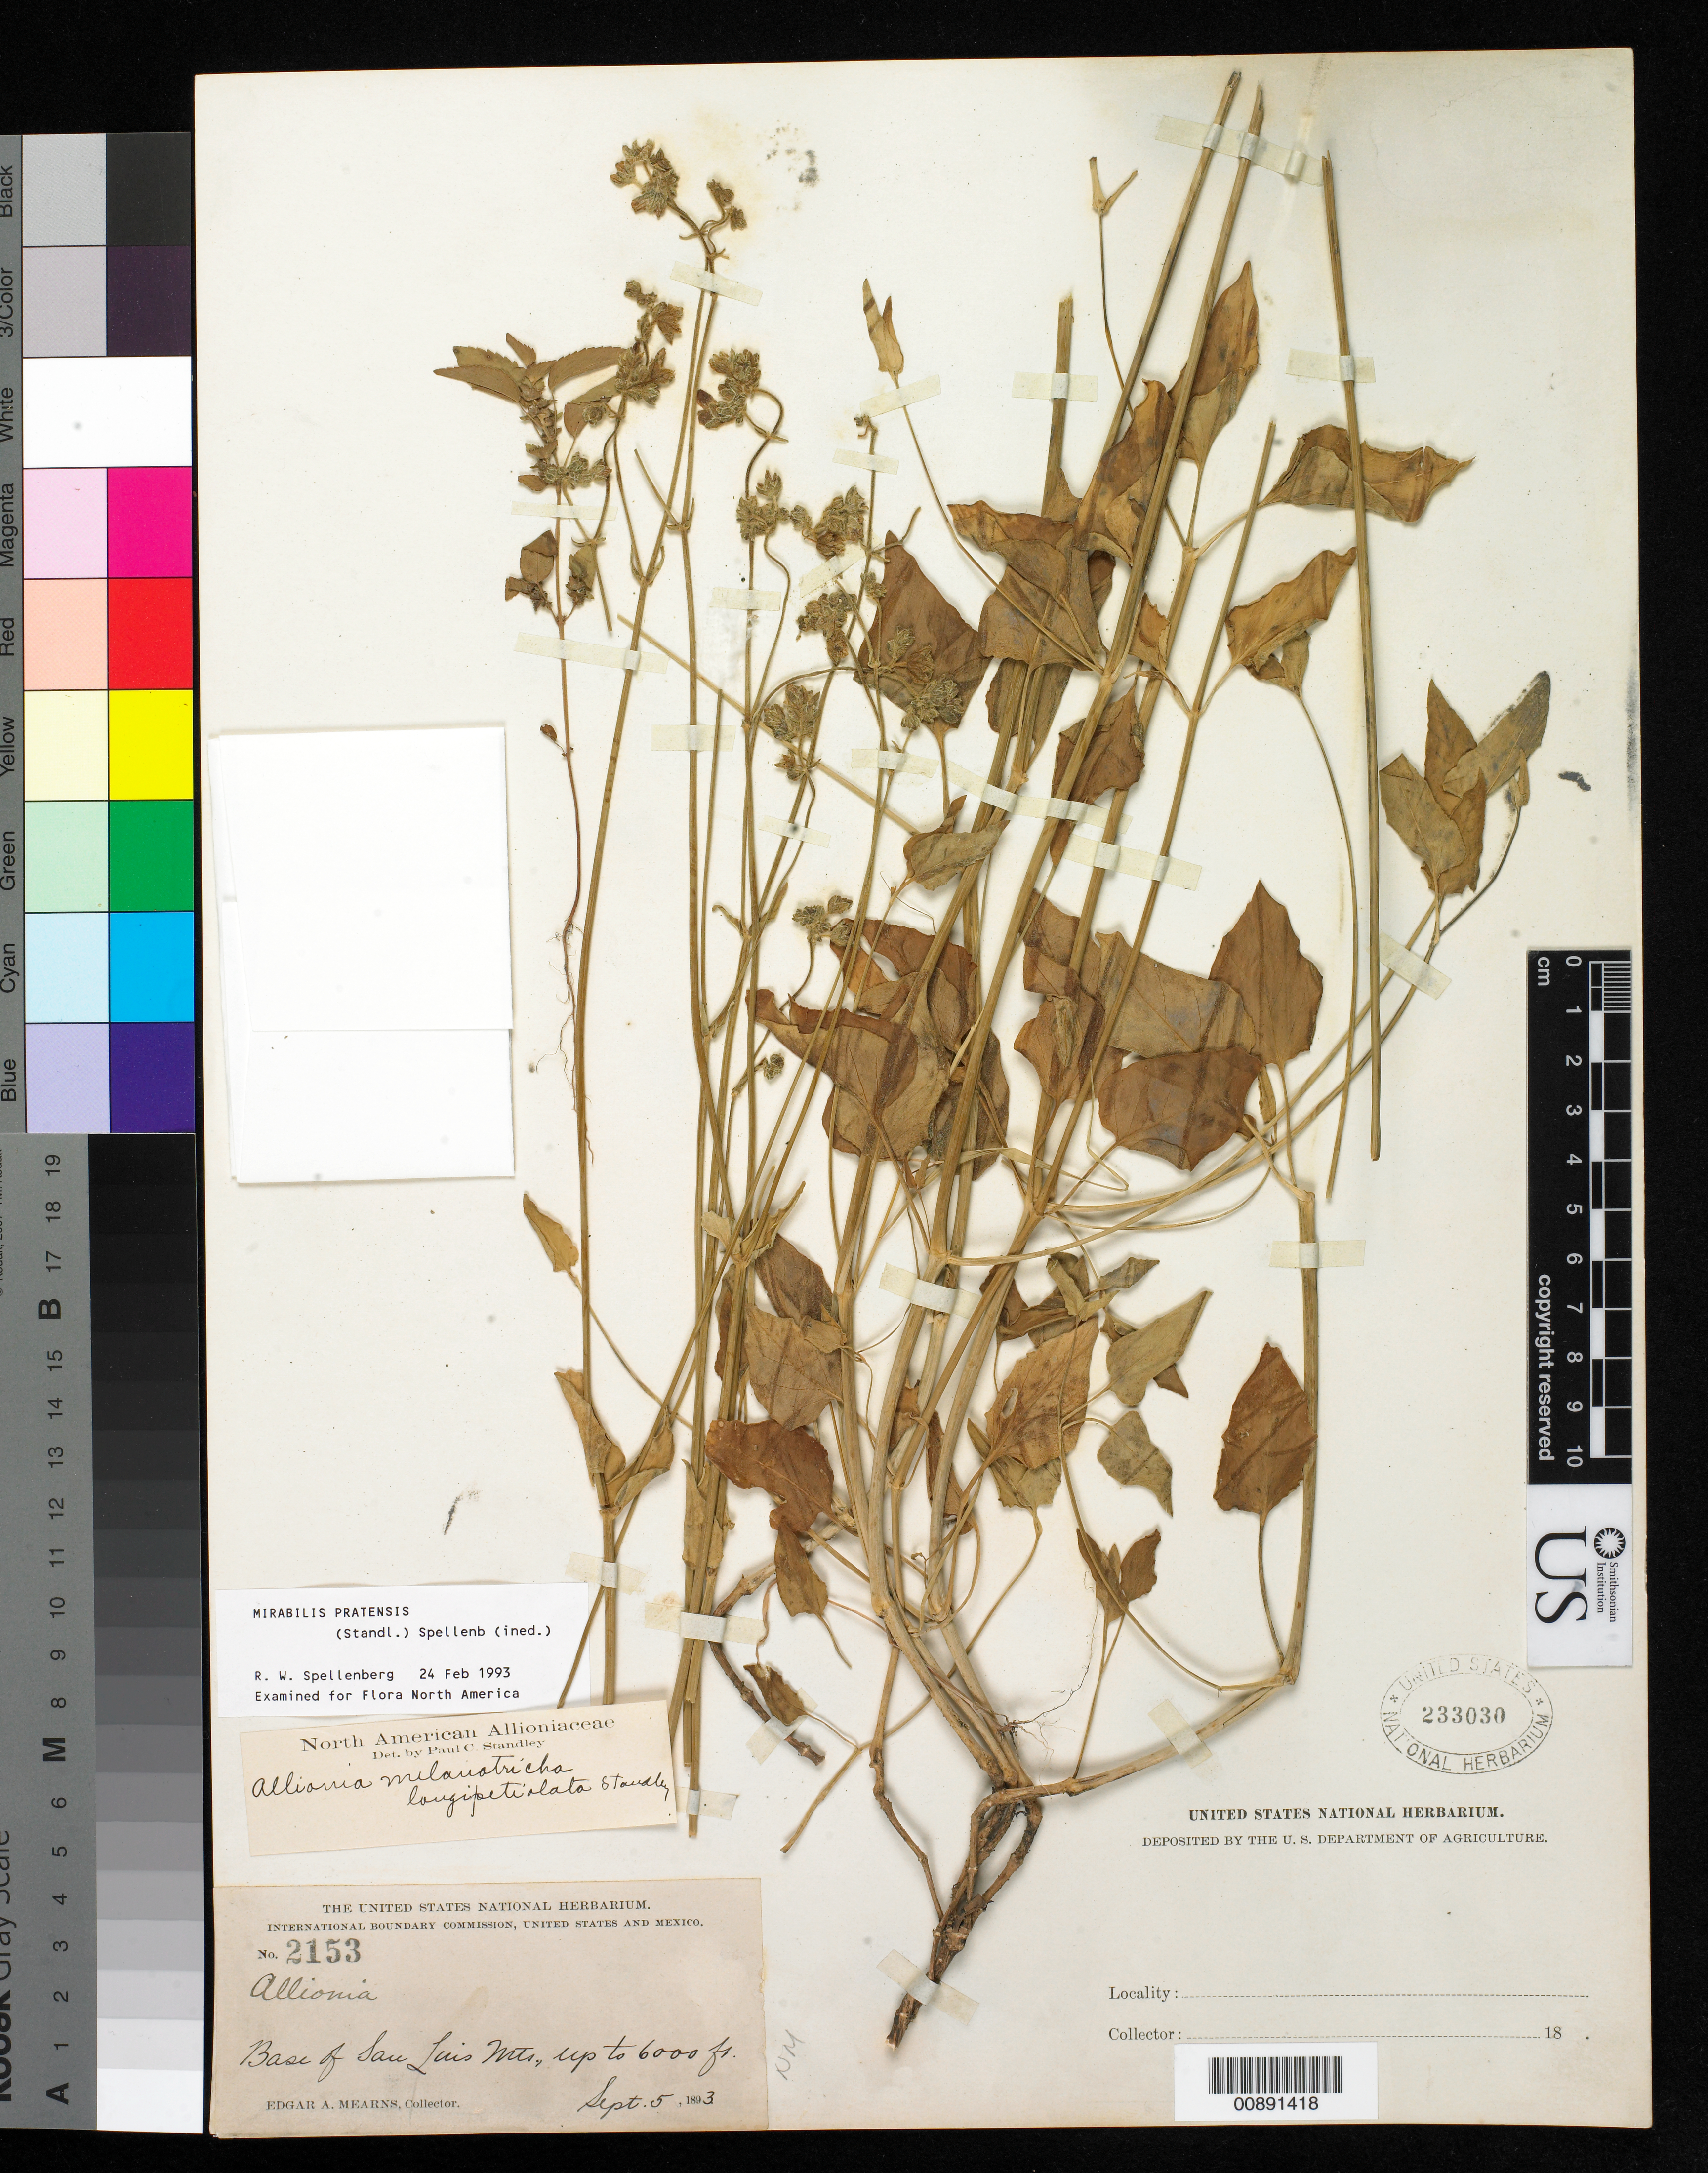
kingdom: Plantae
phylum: Tracheophyta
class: Magnoliopsida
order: Caryophyllales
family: Nyctaginaceae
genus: Mirabilis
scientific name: Mirabilis pratensis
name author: (Standl.) Spellenb.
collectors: E. A. Mearns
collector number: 2153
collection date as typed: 05 Sep 1893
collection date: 1893-09-05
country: United States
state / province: New Mexico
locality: Base of San Luis Mts.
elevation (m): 1829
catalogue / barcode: US 233030